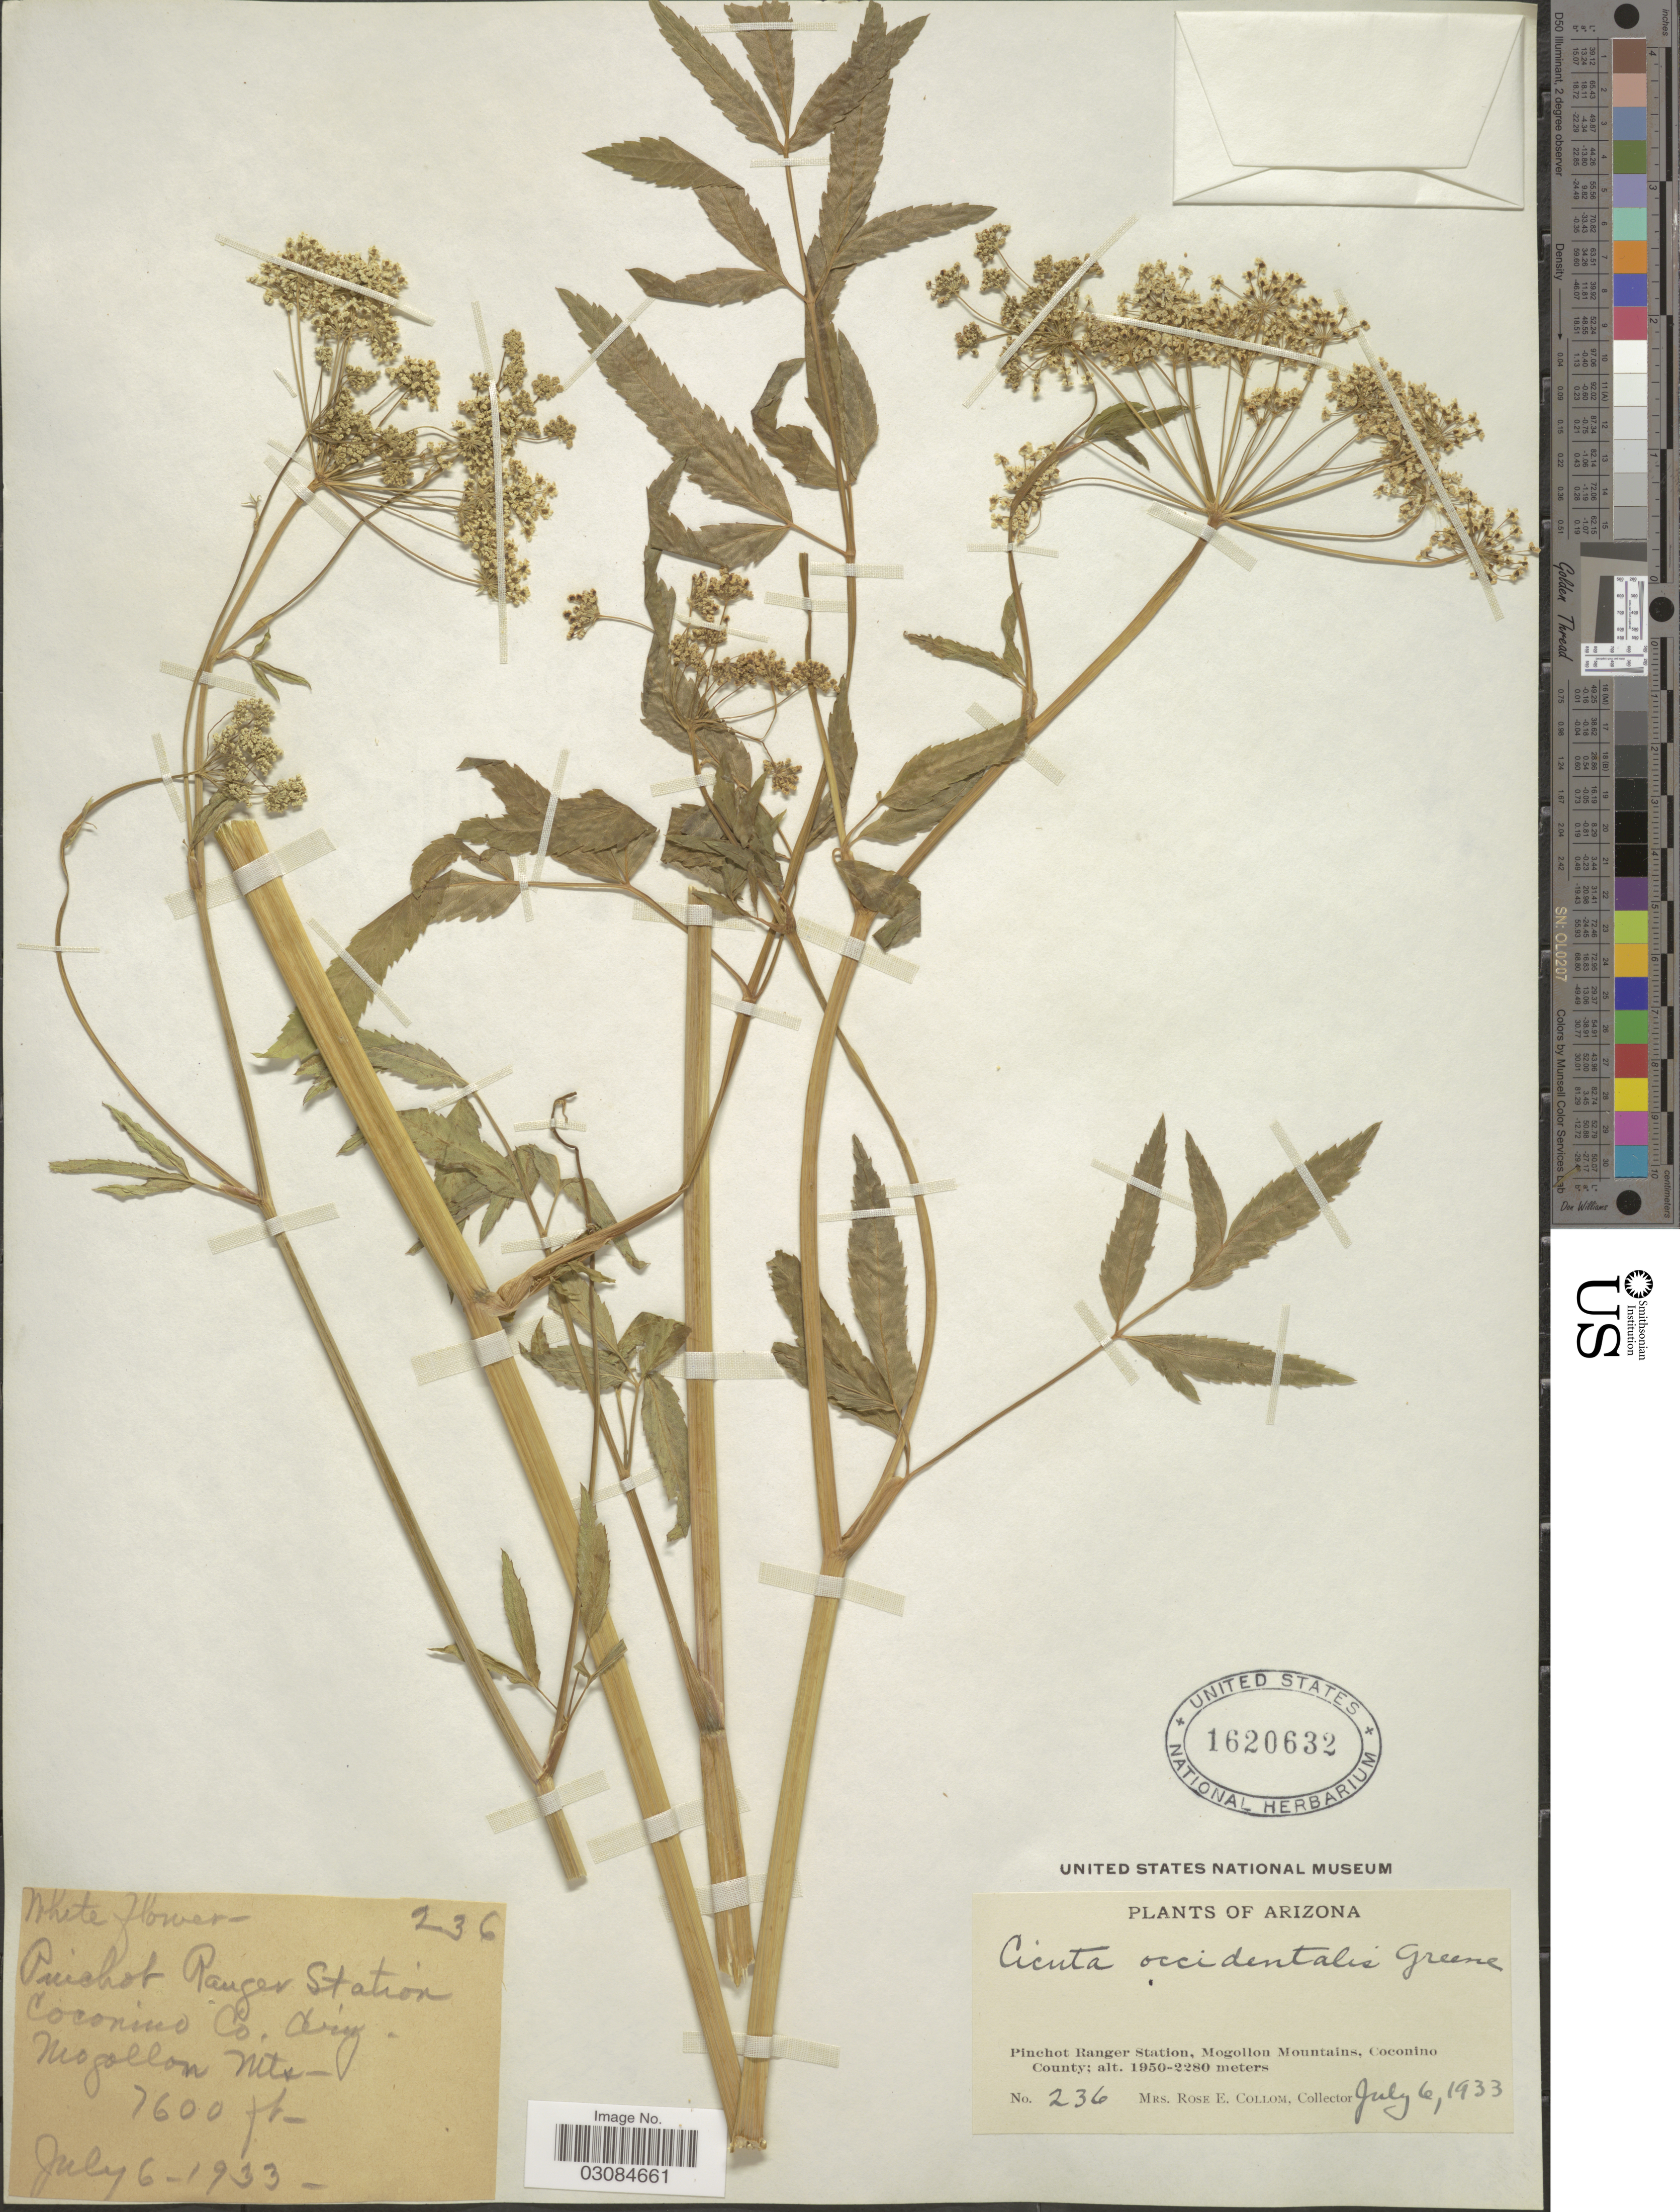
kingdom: Plantae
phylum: Tracheophyta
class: Magnoliopsida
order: Apiales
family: Apiaceae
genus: Cicuta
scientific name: Cicuta occidentalis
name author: Greene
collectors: R. E. Collom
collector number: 236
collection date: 1933-07-06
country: United States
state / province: Arizona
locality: Pinchot Ranger Station, Mogollon Mountains, Coconino County.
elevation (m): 2316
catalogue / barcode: US 1620632